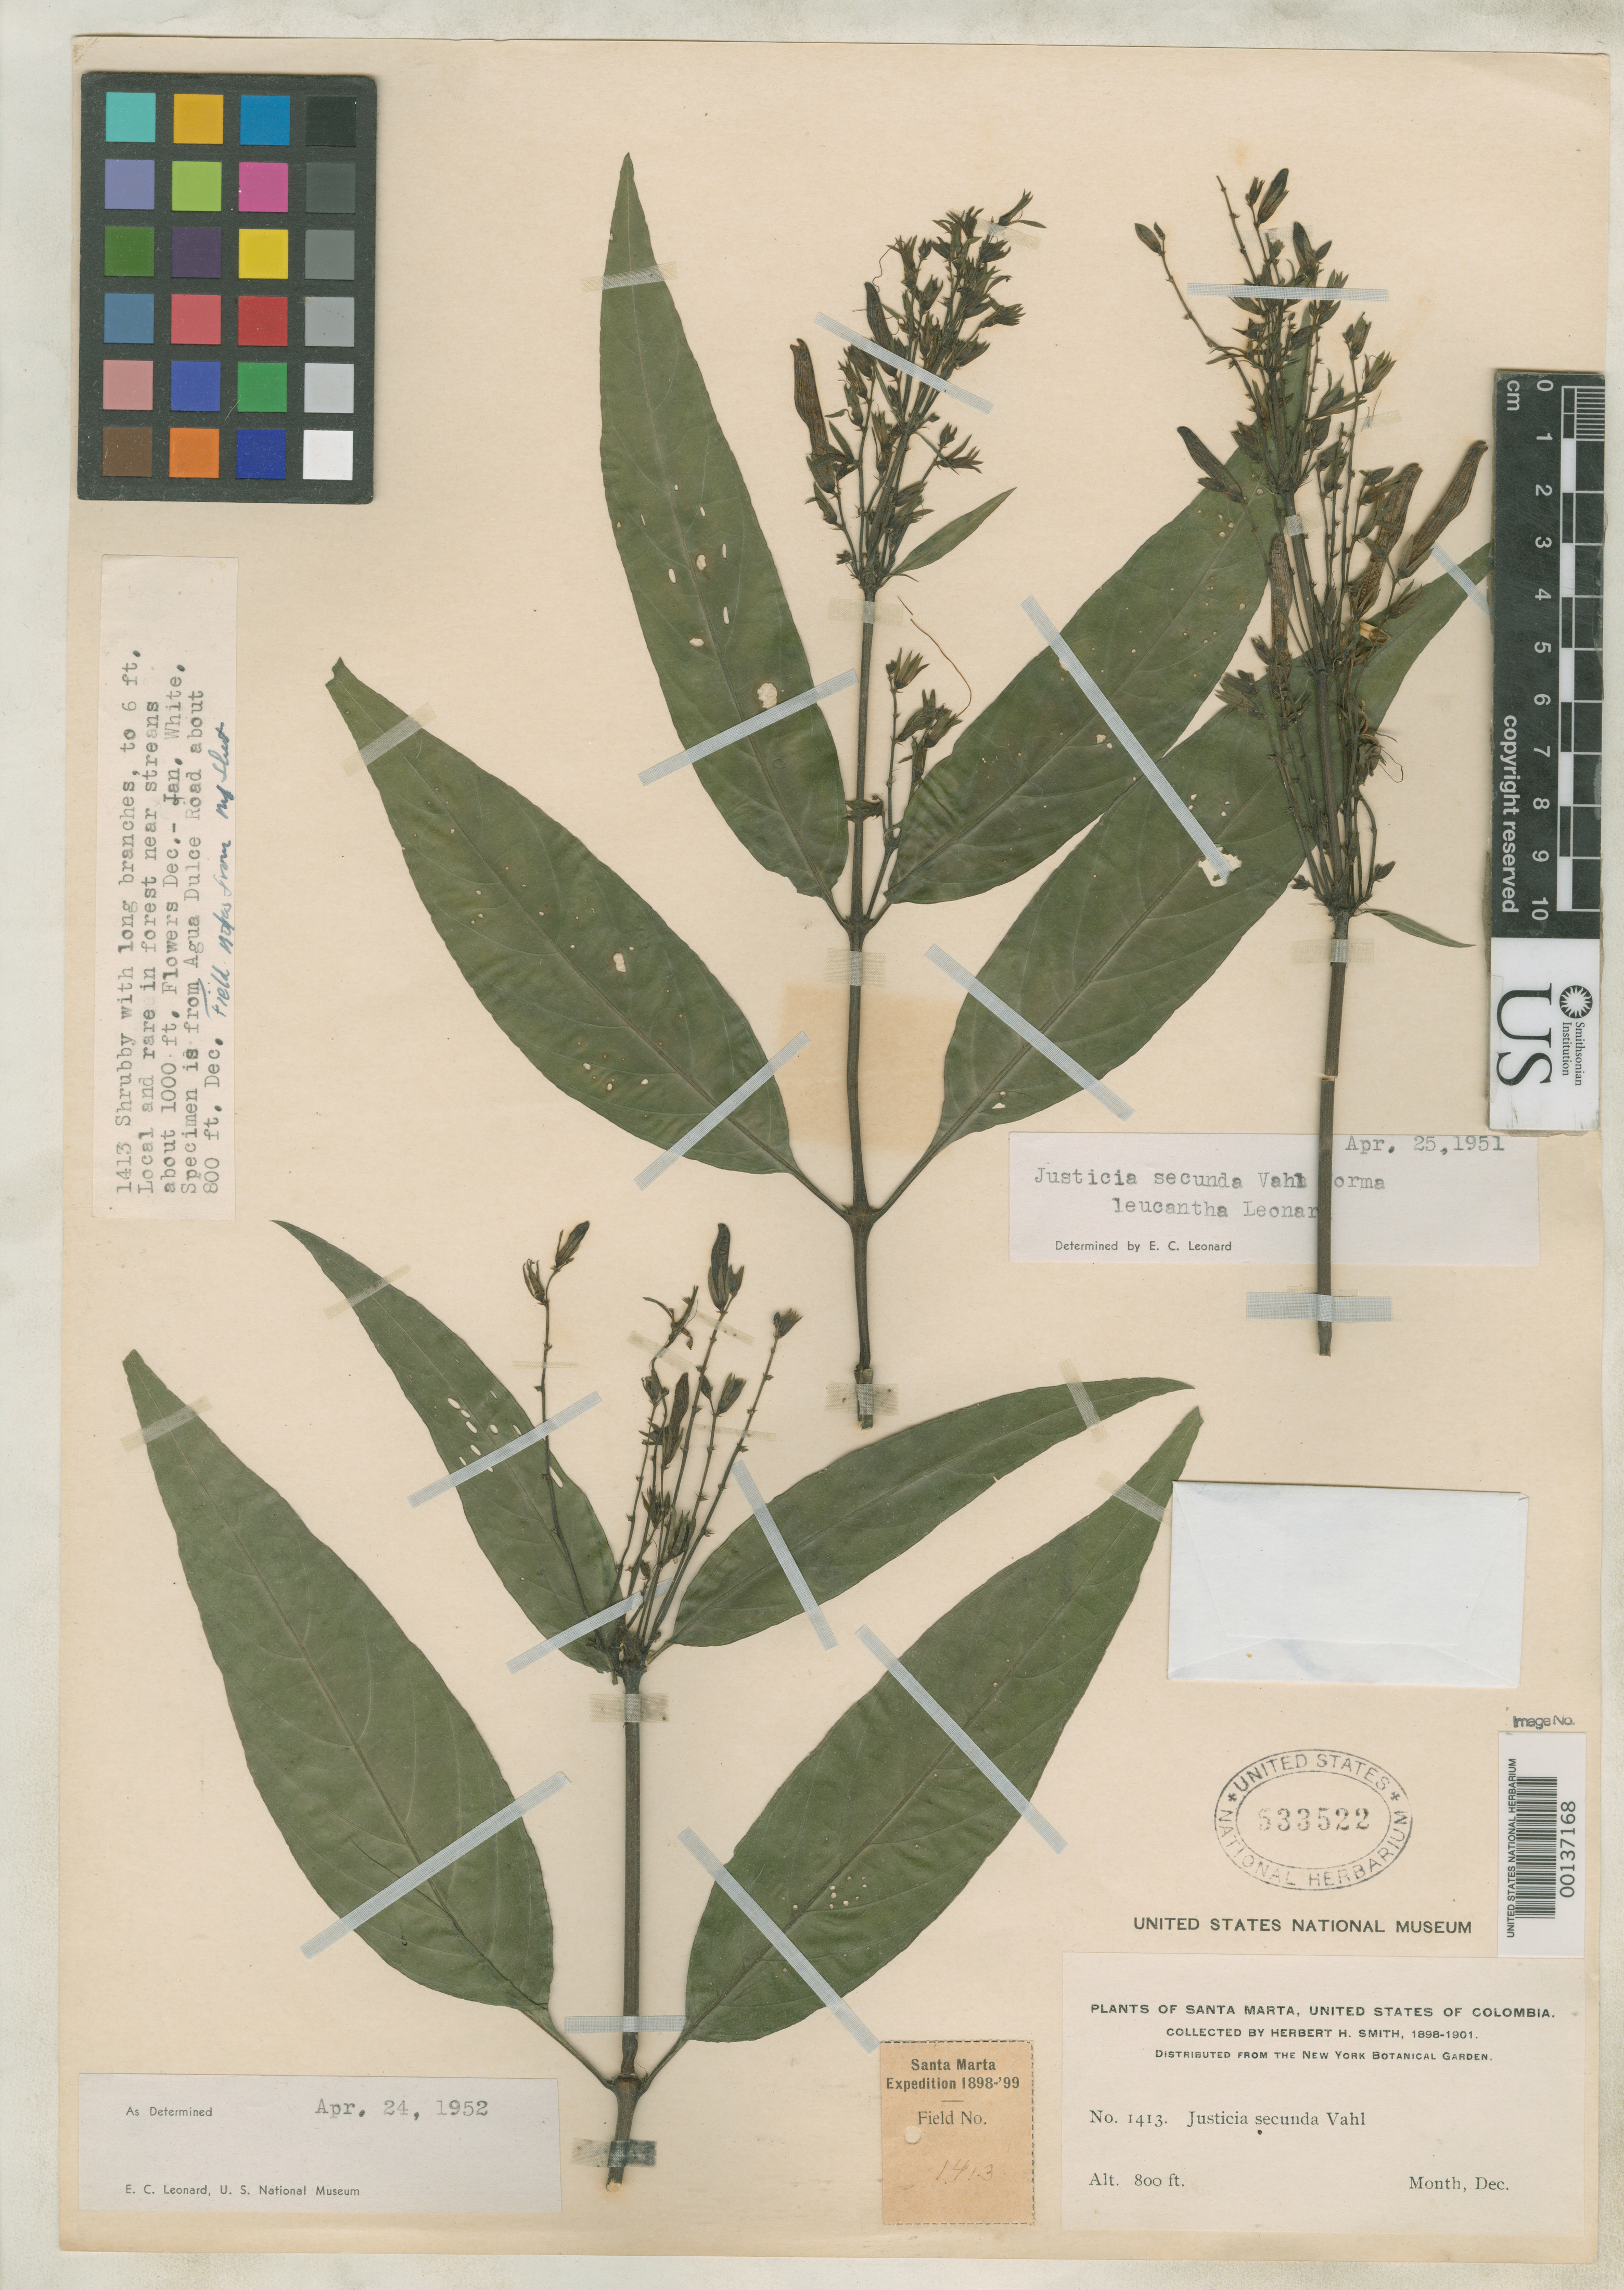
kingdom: Plantae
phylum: Tracheophyta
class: Magnoliopsida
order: Lamiales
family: Acanthaceae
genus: Justicia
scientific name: Justicia secunda var. leucantha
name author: Leonard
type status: Holotype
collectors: Herbert H. Smith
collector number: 1413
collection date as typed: Dec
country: Colombia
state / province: Magdalena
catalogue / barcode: US 533522